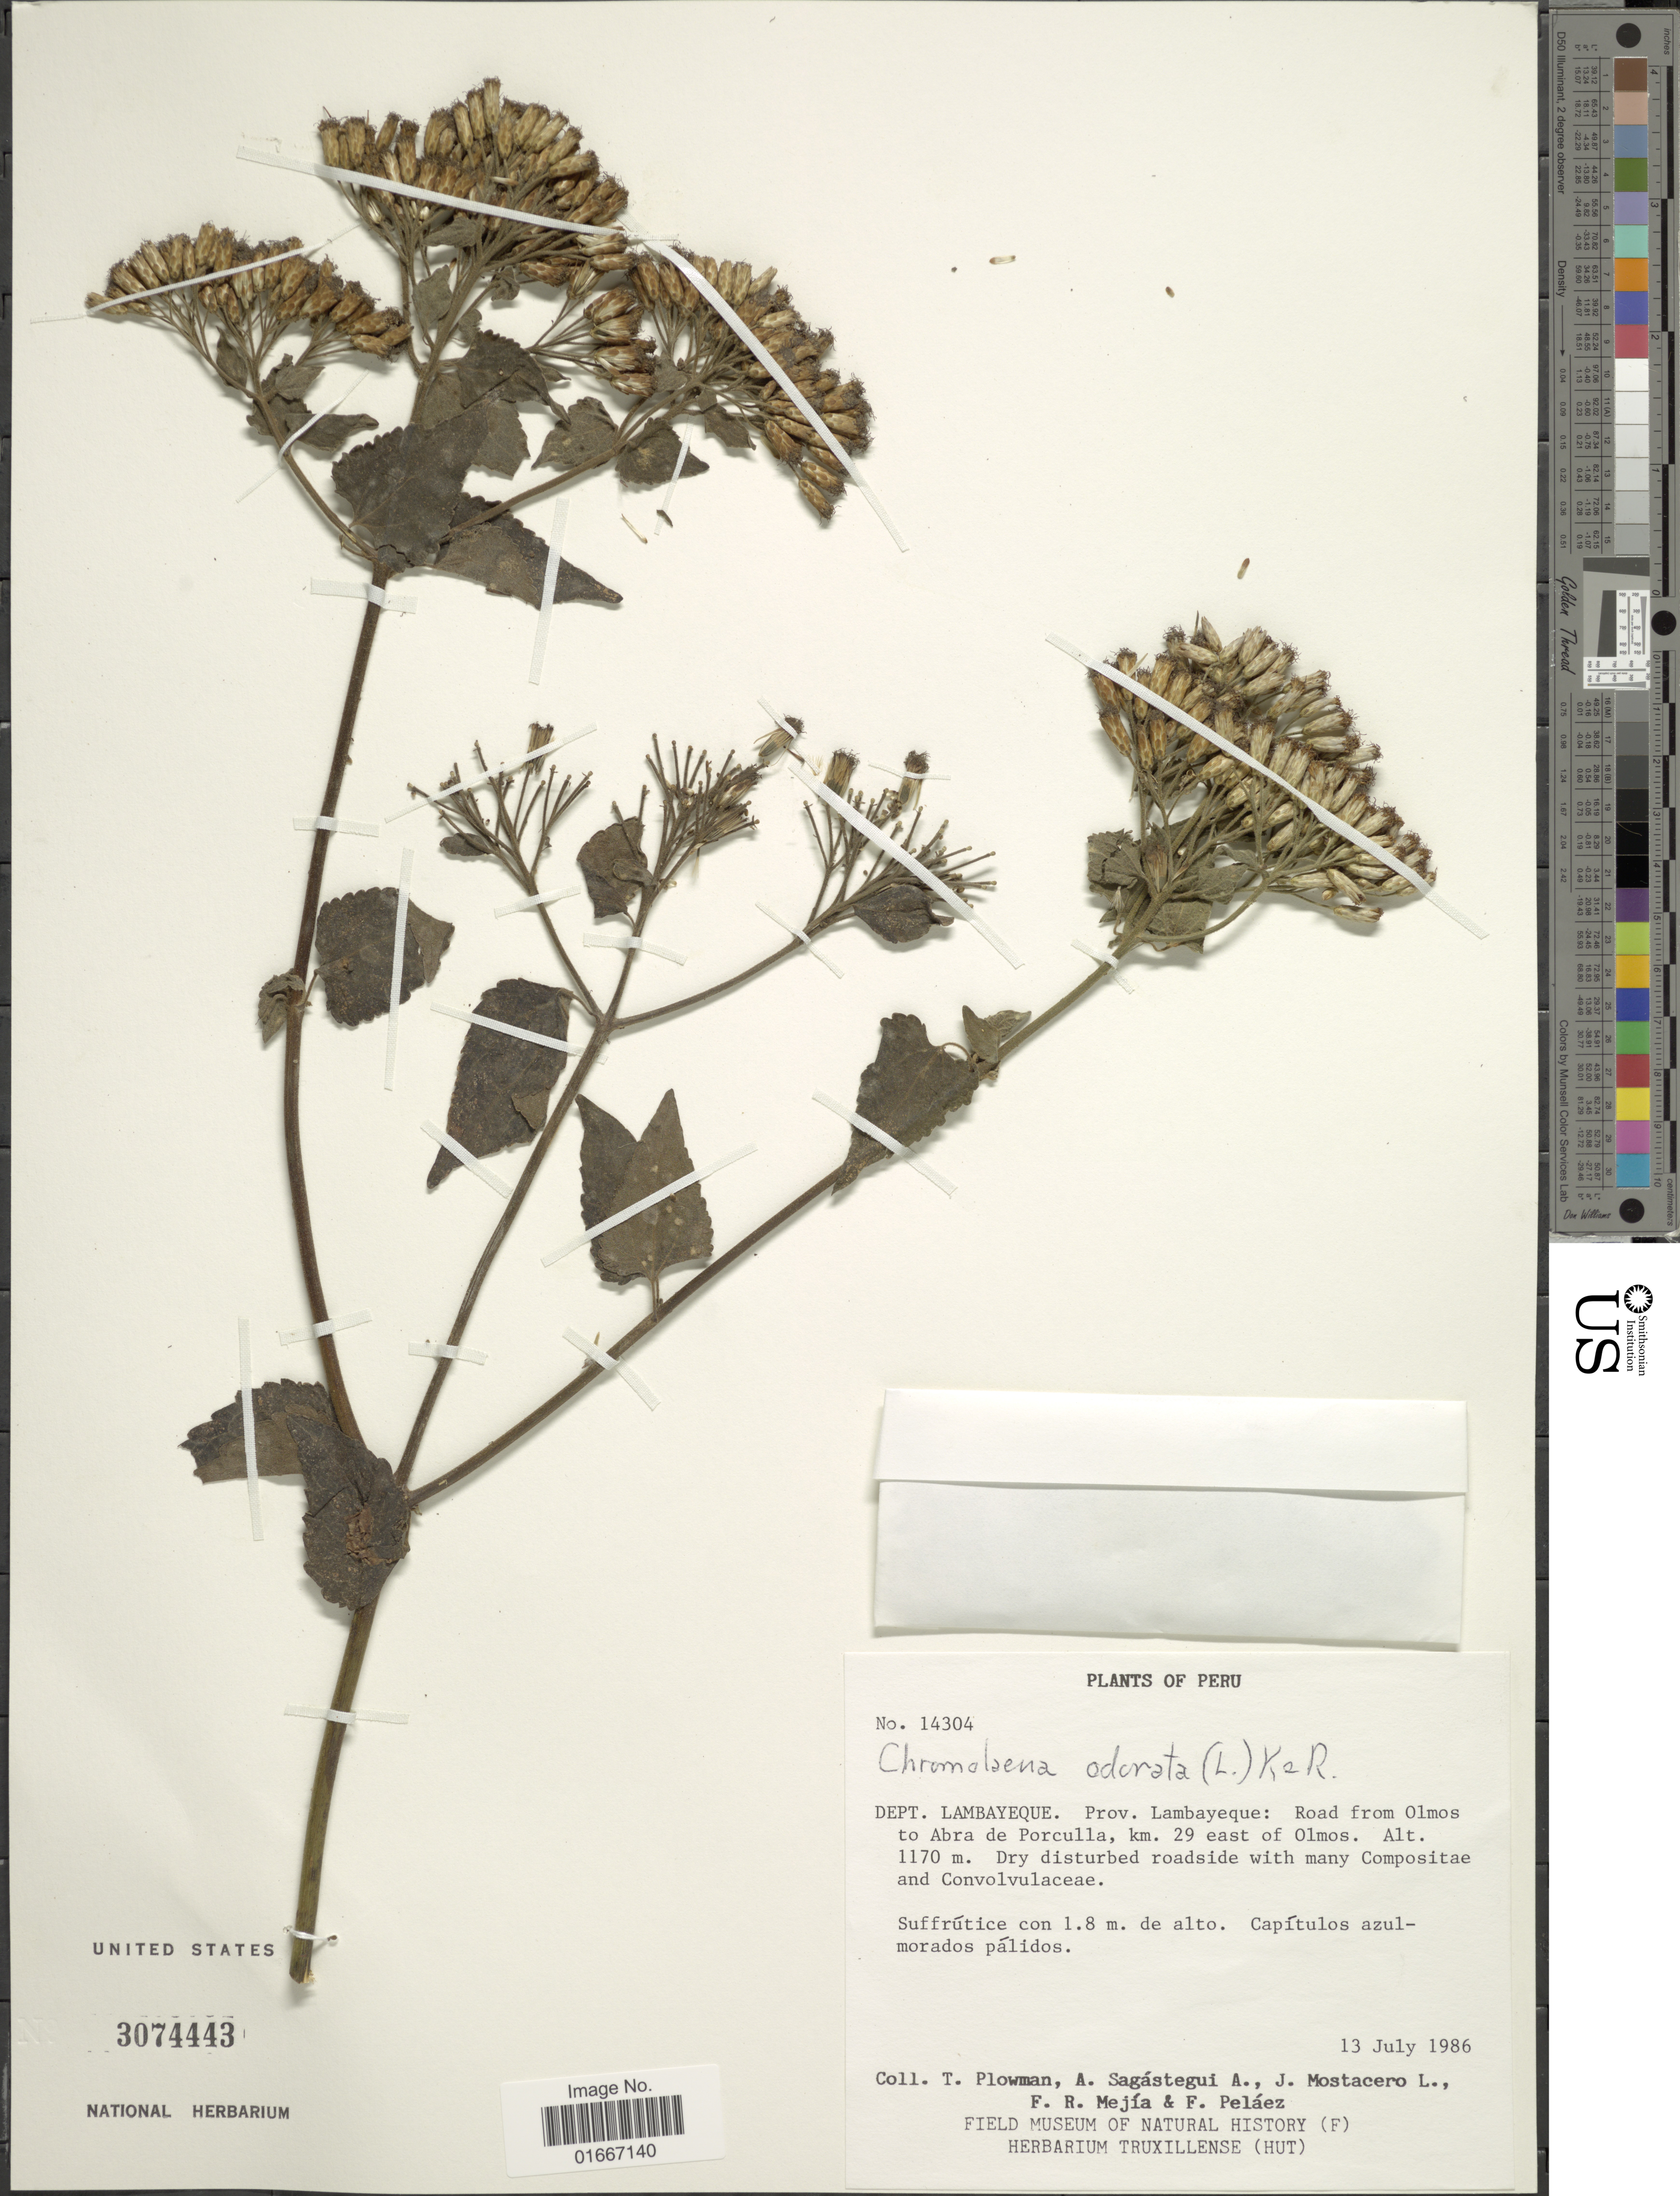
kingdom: Plantae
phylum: Tracheophyta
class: Magnoliopsida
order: Asterales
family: Asteraceae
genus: Chromolaena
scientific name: Chromolaena roseorum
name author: (B.L. Rob.) R.M. King & H. Rob.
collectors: T. Plowman, A. Sagástegui A., J. Mostacero L., F. R. Mejia & F. Pelaez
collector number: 14304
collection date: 1986-07-13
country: Peru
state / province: Lambayeque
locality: Peru. Dept. Lambayeque. Prov. Lambayeque: Road from Olmos to Abra de Porculla, km. 29 east of olmos.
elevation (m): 1170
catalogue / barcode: US 3074443